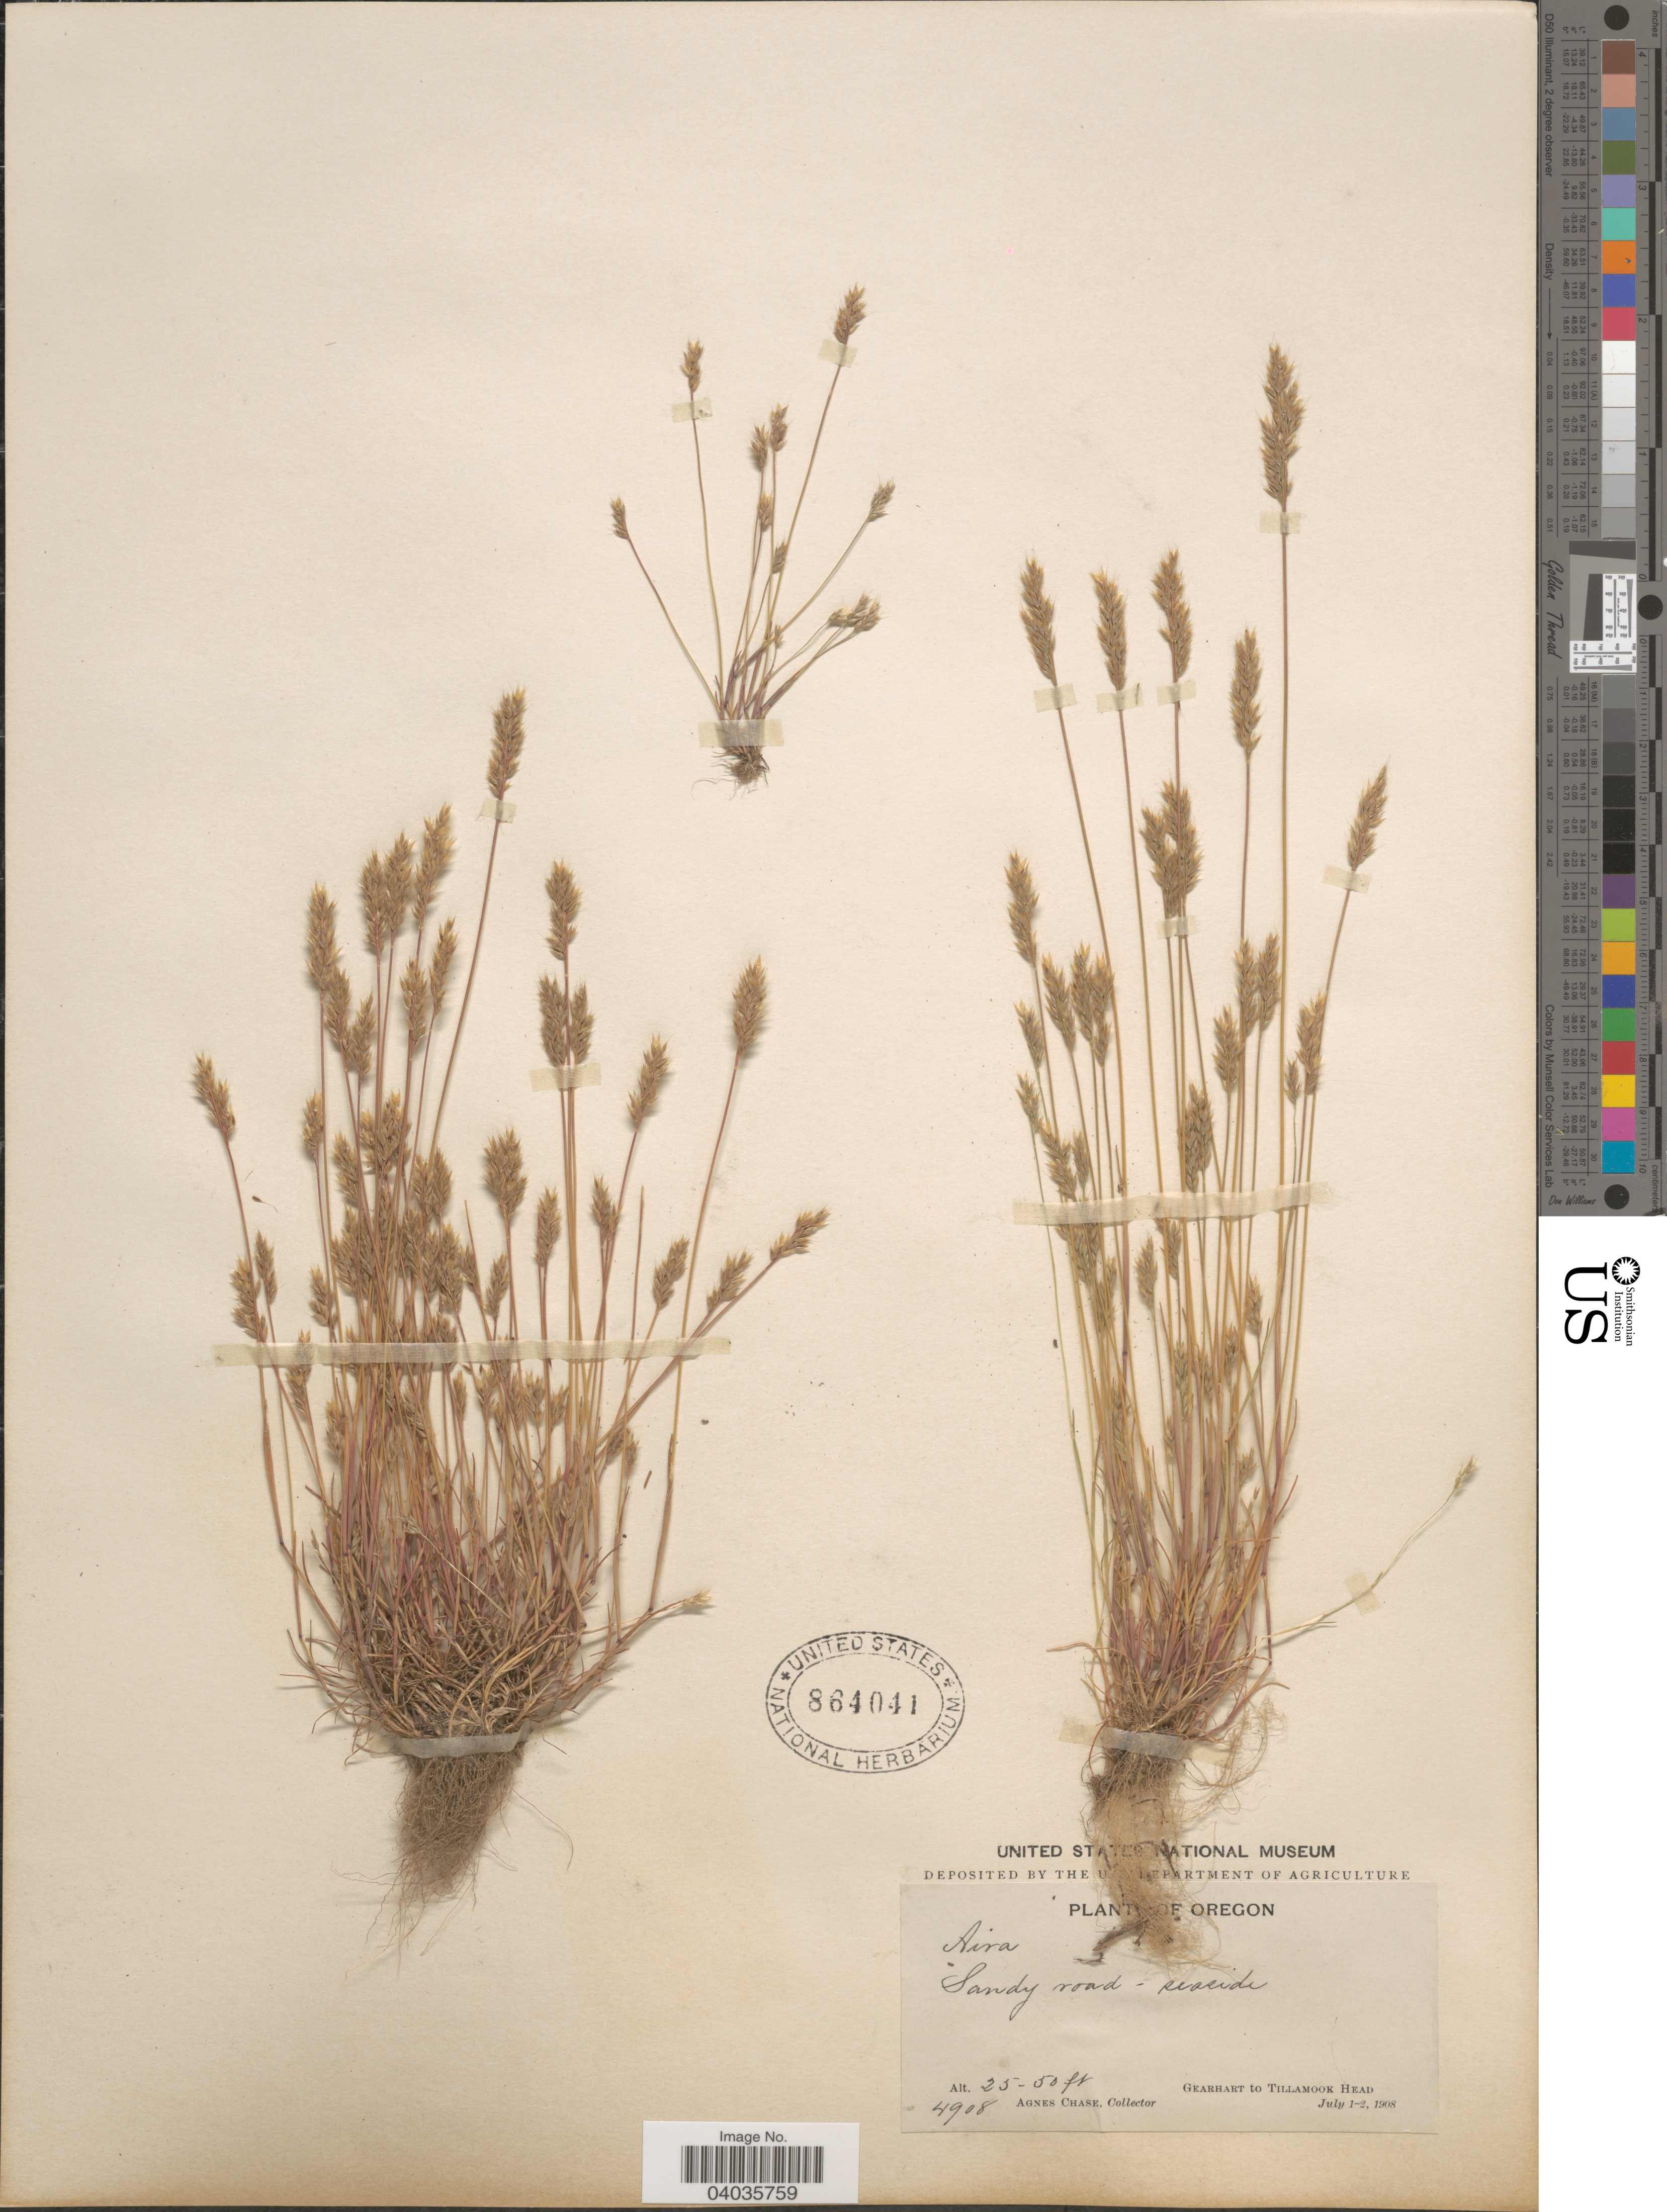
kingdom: Plantae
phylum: Tracheophyta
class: Liliopsida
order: Poales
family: Poaceae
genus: Aira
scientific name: Aira praecox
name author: L.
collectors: A. Chase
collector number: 4908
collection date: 1908-07-01/1908-07-02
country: United States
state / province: Oregon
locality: Sandy road-seaside. Gearhart to Tillamook Head.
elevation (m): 8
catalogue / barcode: US 864041